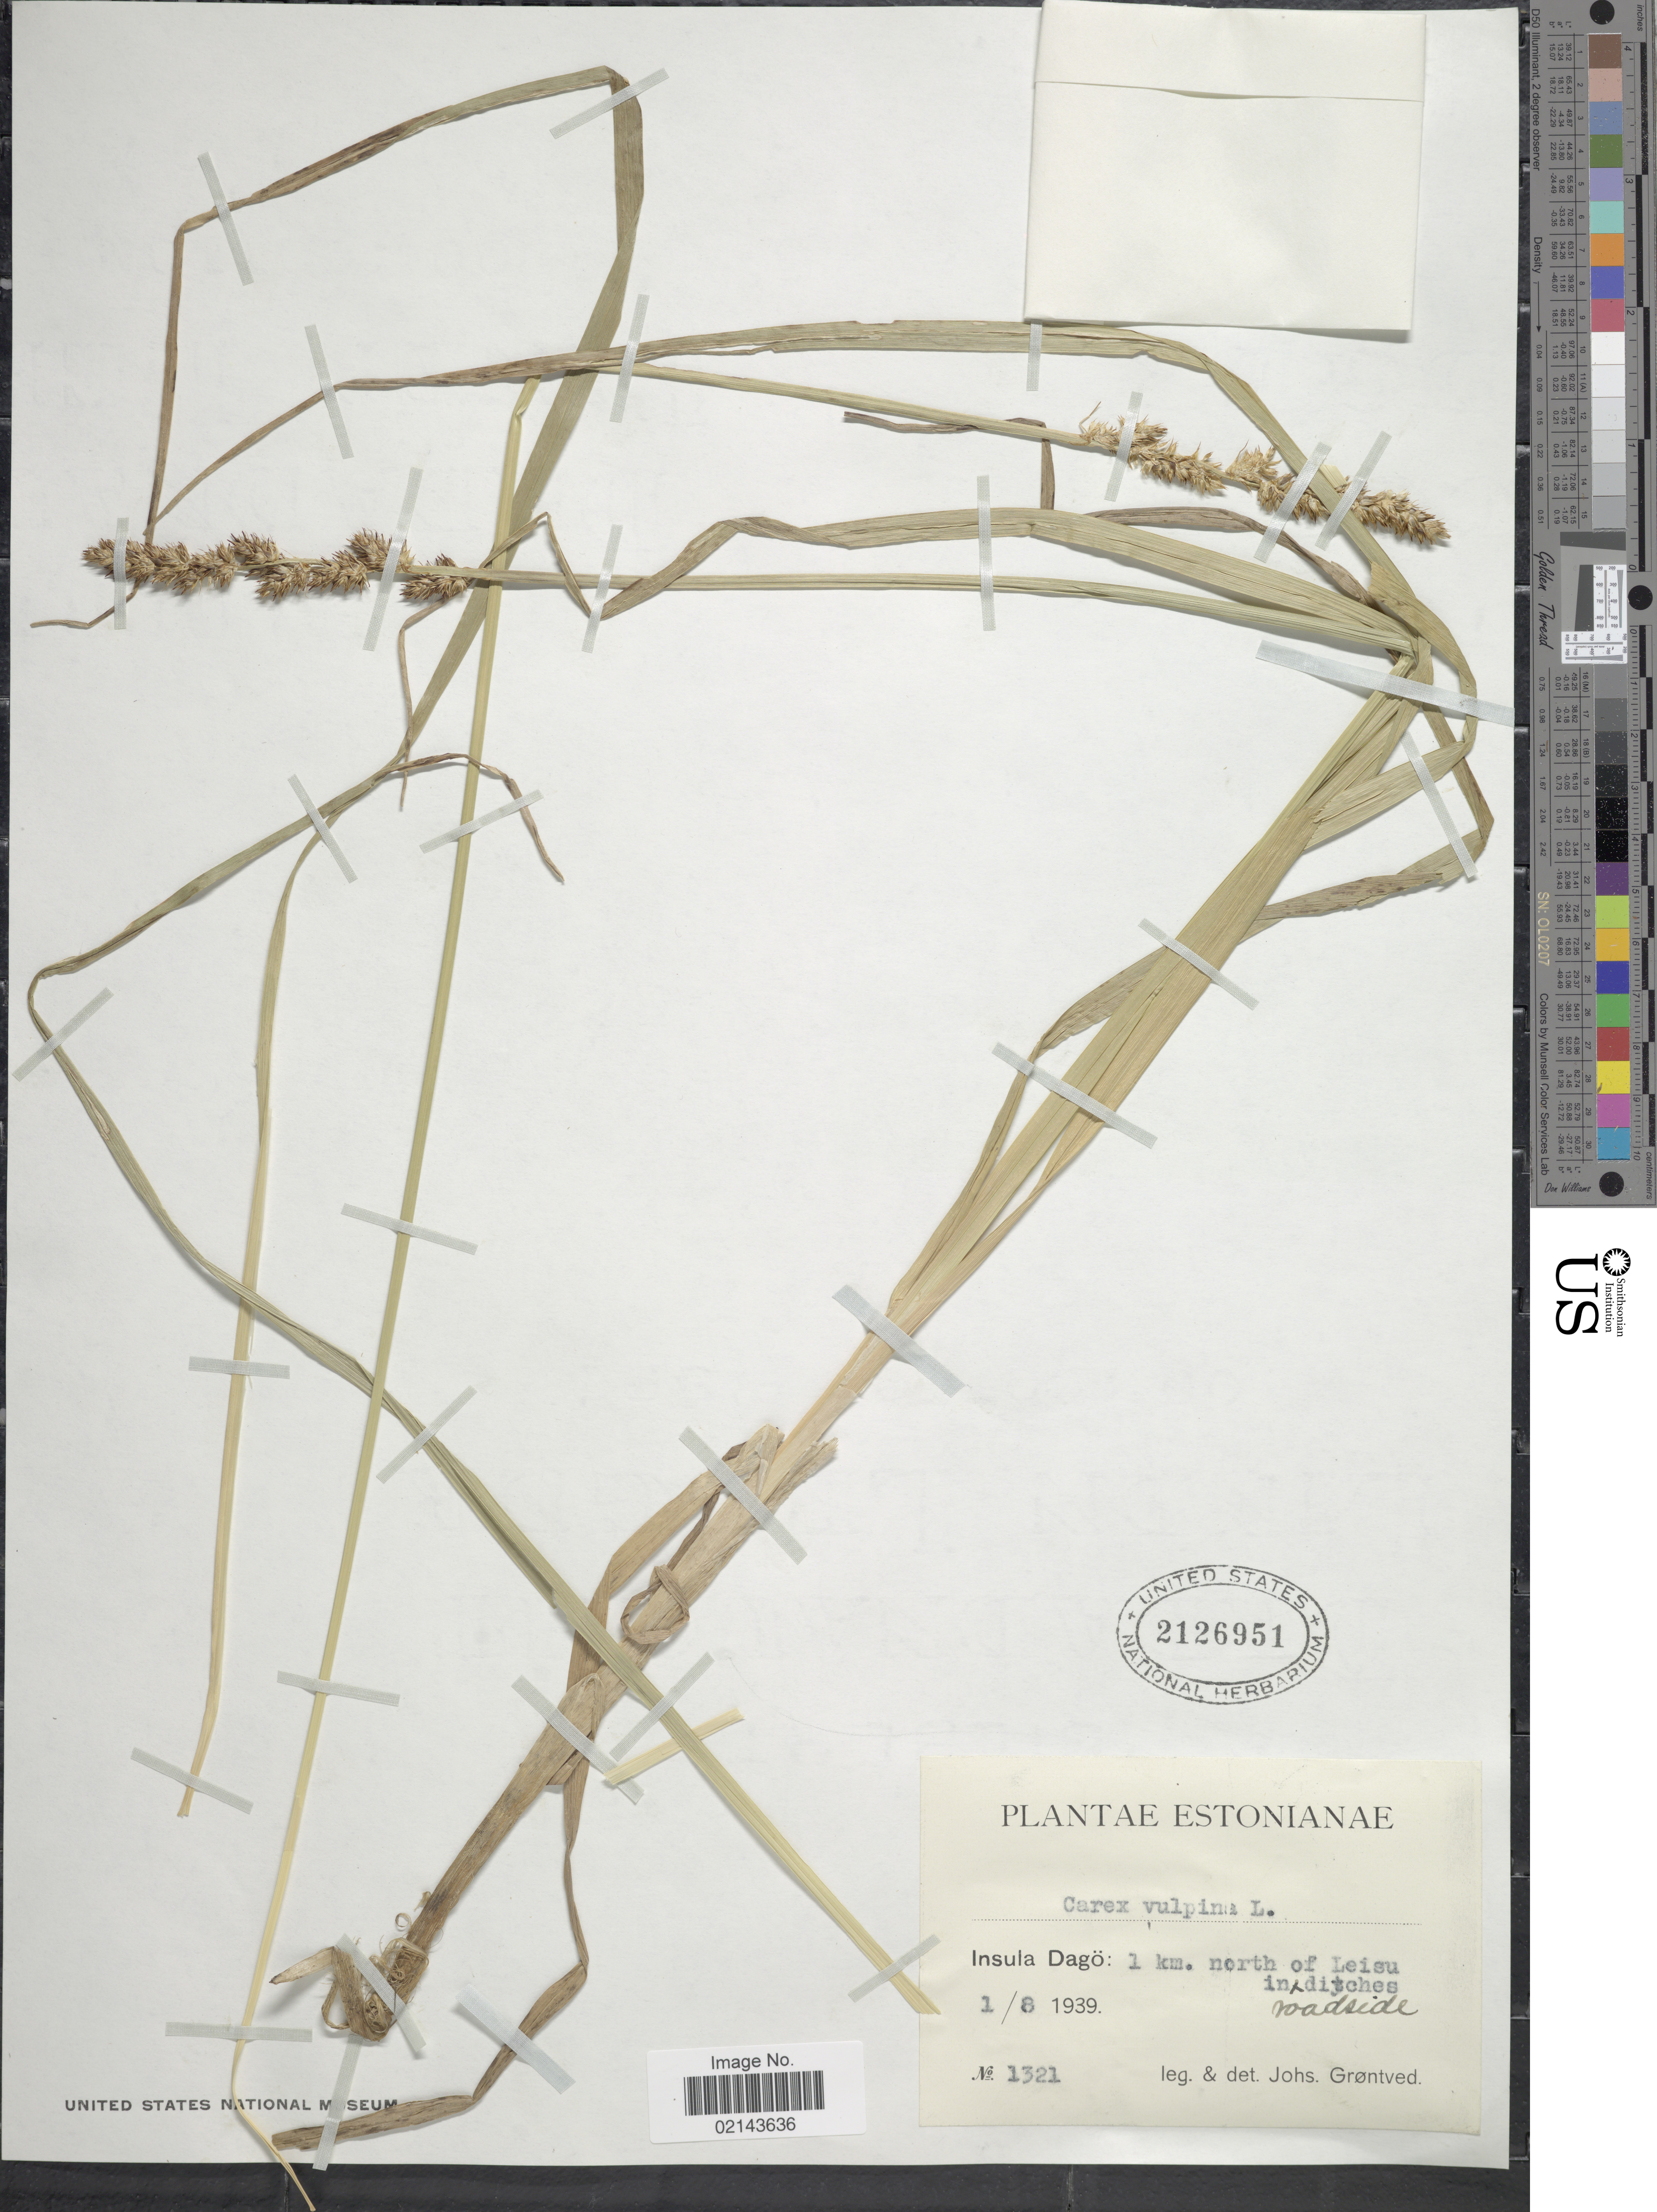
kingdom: Plantae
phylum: Tracheophyta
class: Liliopsida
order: Poales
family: Cyperaceae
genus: Carex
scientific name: Carex vulpina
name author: L.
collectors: J. Grøntved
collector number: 1321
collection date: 1939-08-01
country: Estonia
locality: Insula Dagö: 1 km. north of Leisu in roadside ditches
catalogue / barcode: US 2126951